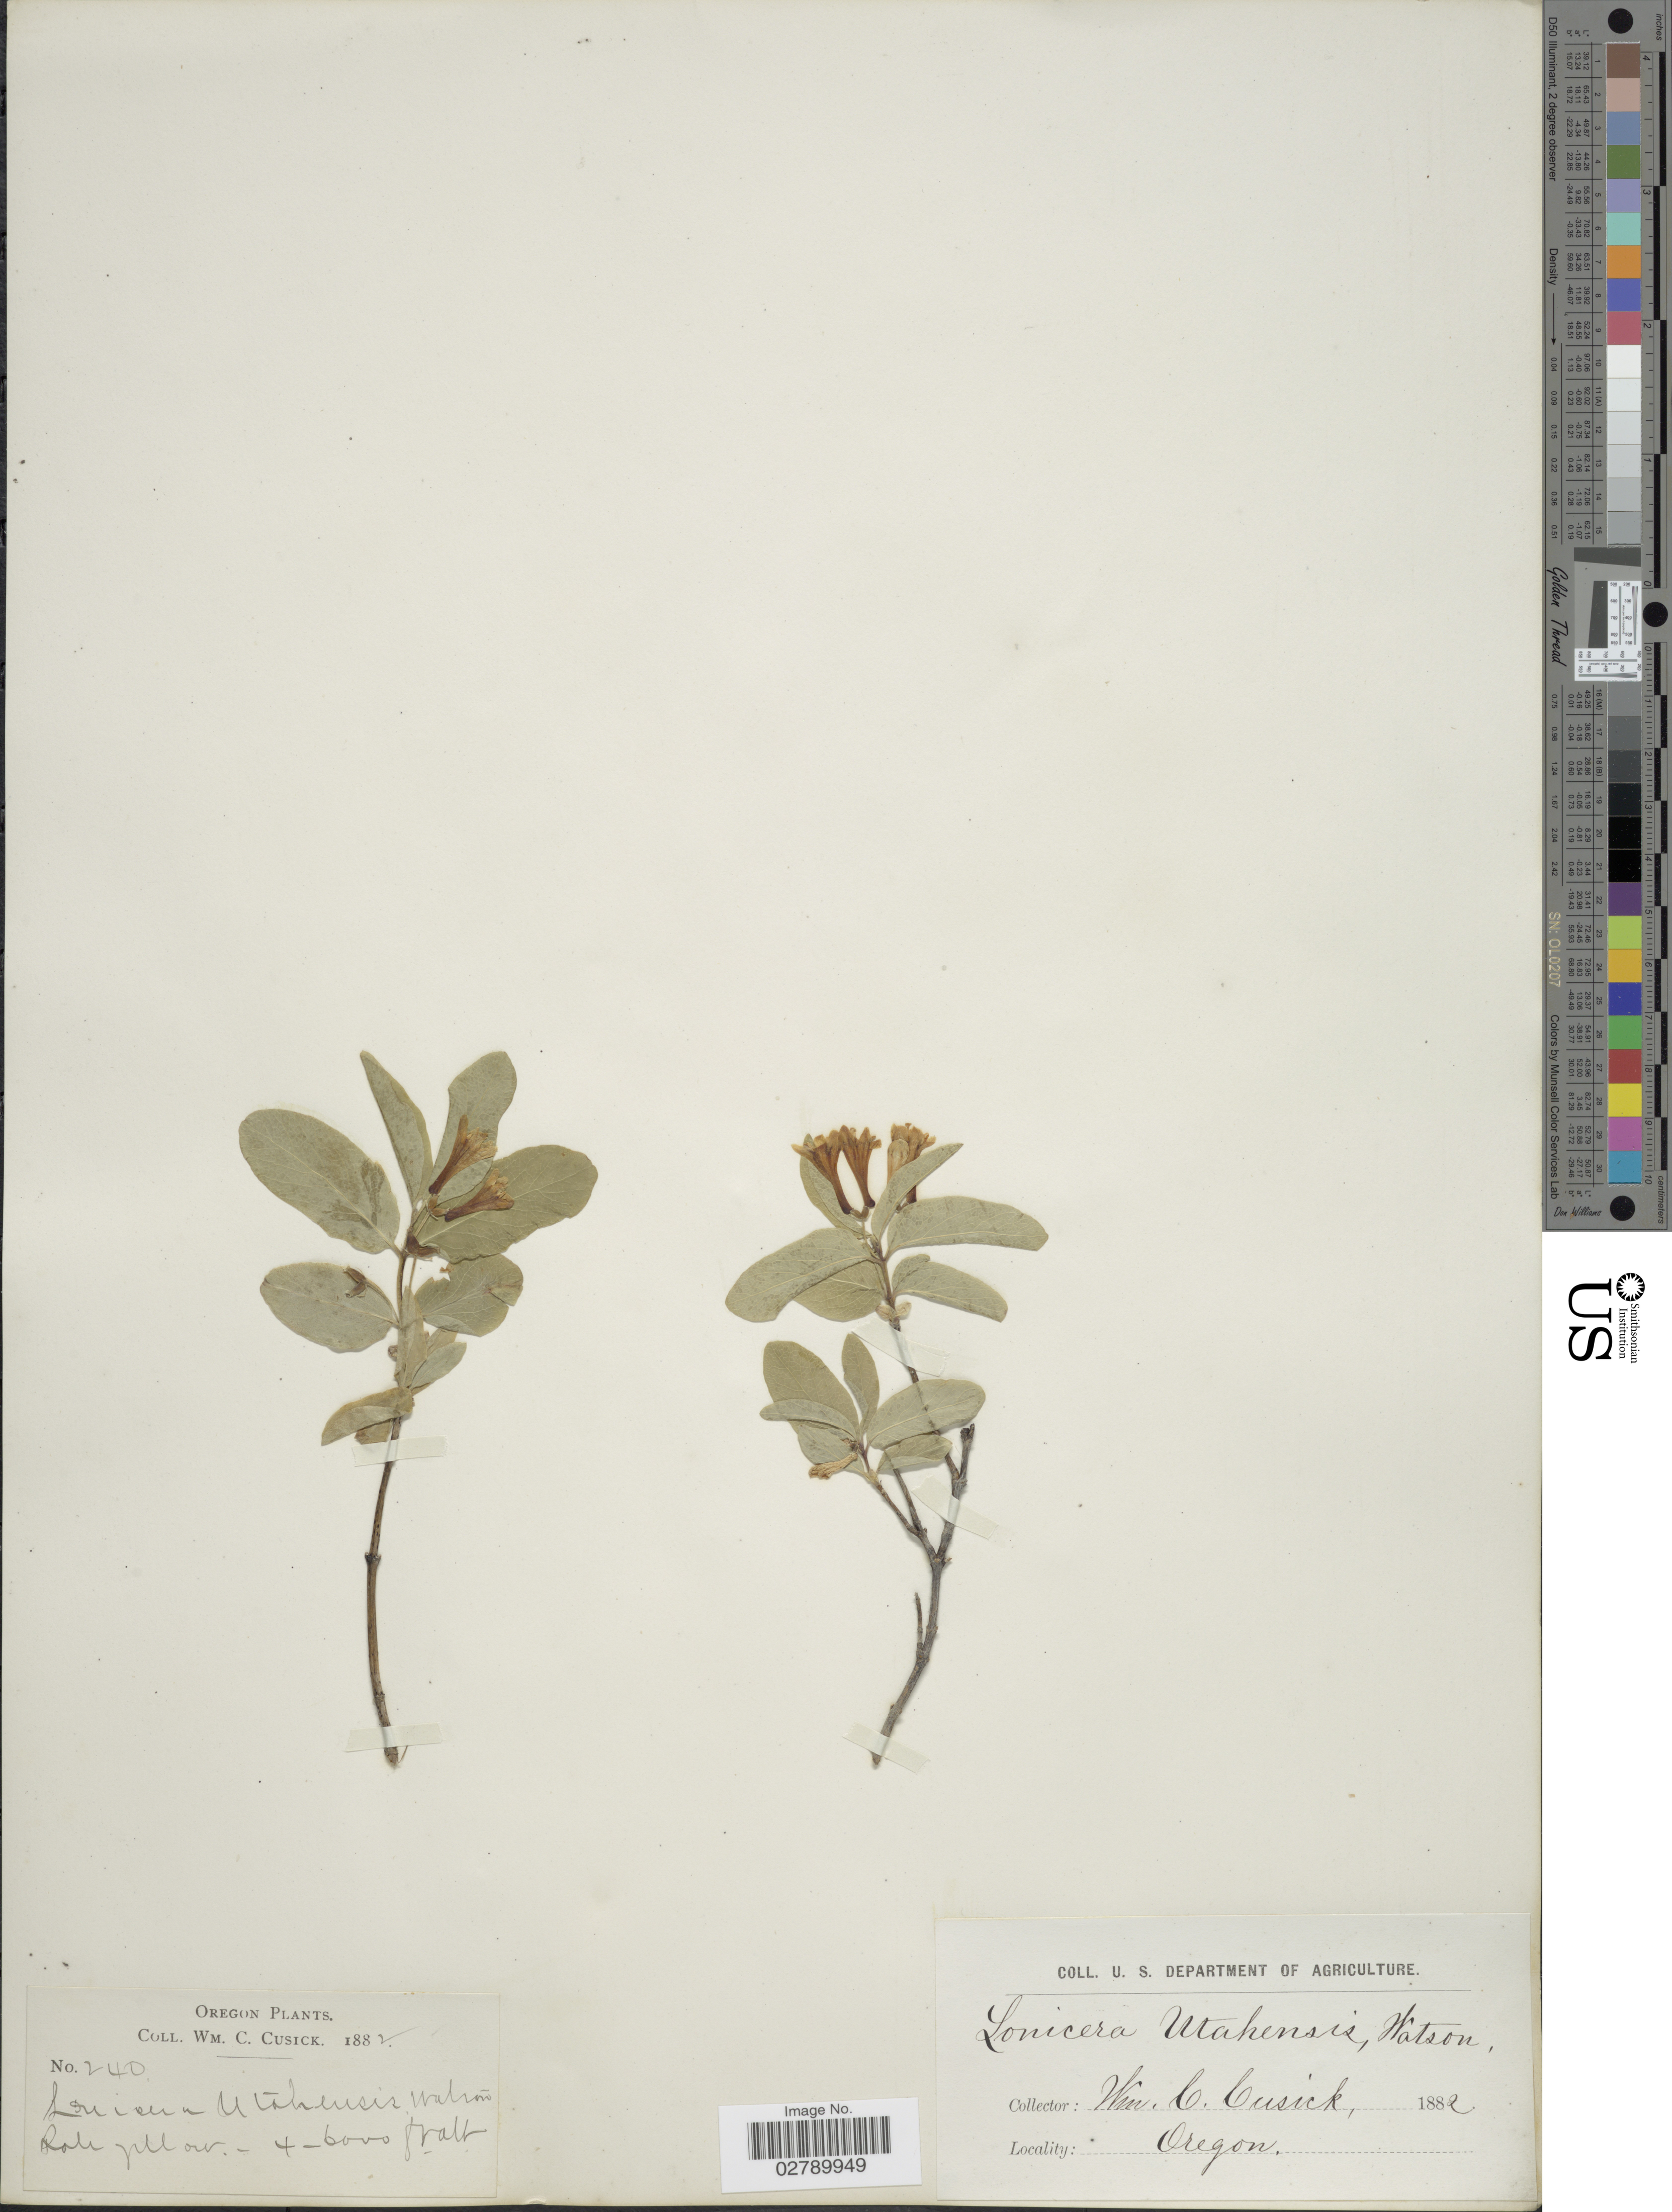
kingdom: Plantae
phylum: Tracheophyta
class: Magnoliopsida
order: Dipsacales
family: Caprifoliaceae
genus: Lonicera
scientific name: Lonicera utahensis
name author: S. Watson in C. King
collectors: W. C. Cusick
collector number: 240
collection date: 1882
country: United States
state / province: Oregon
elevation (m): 1219